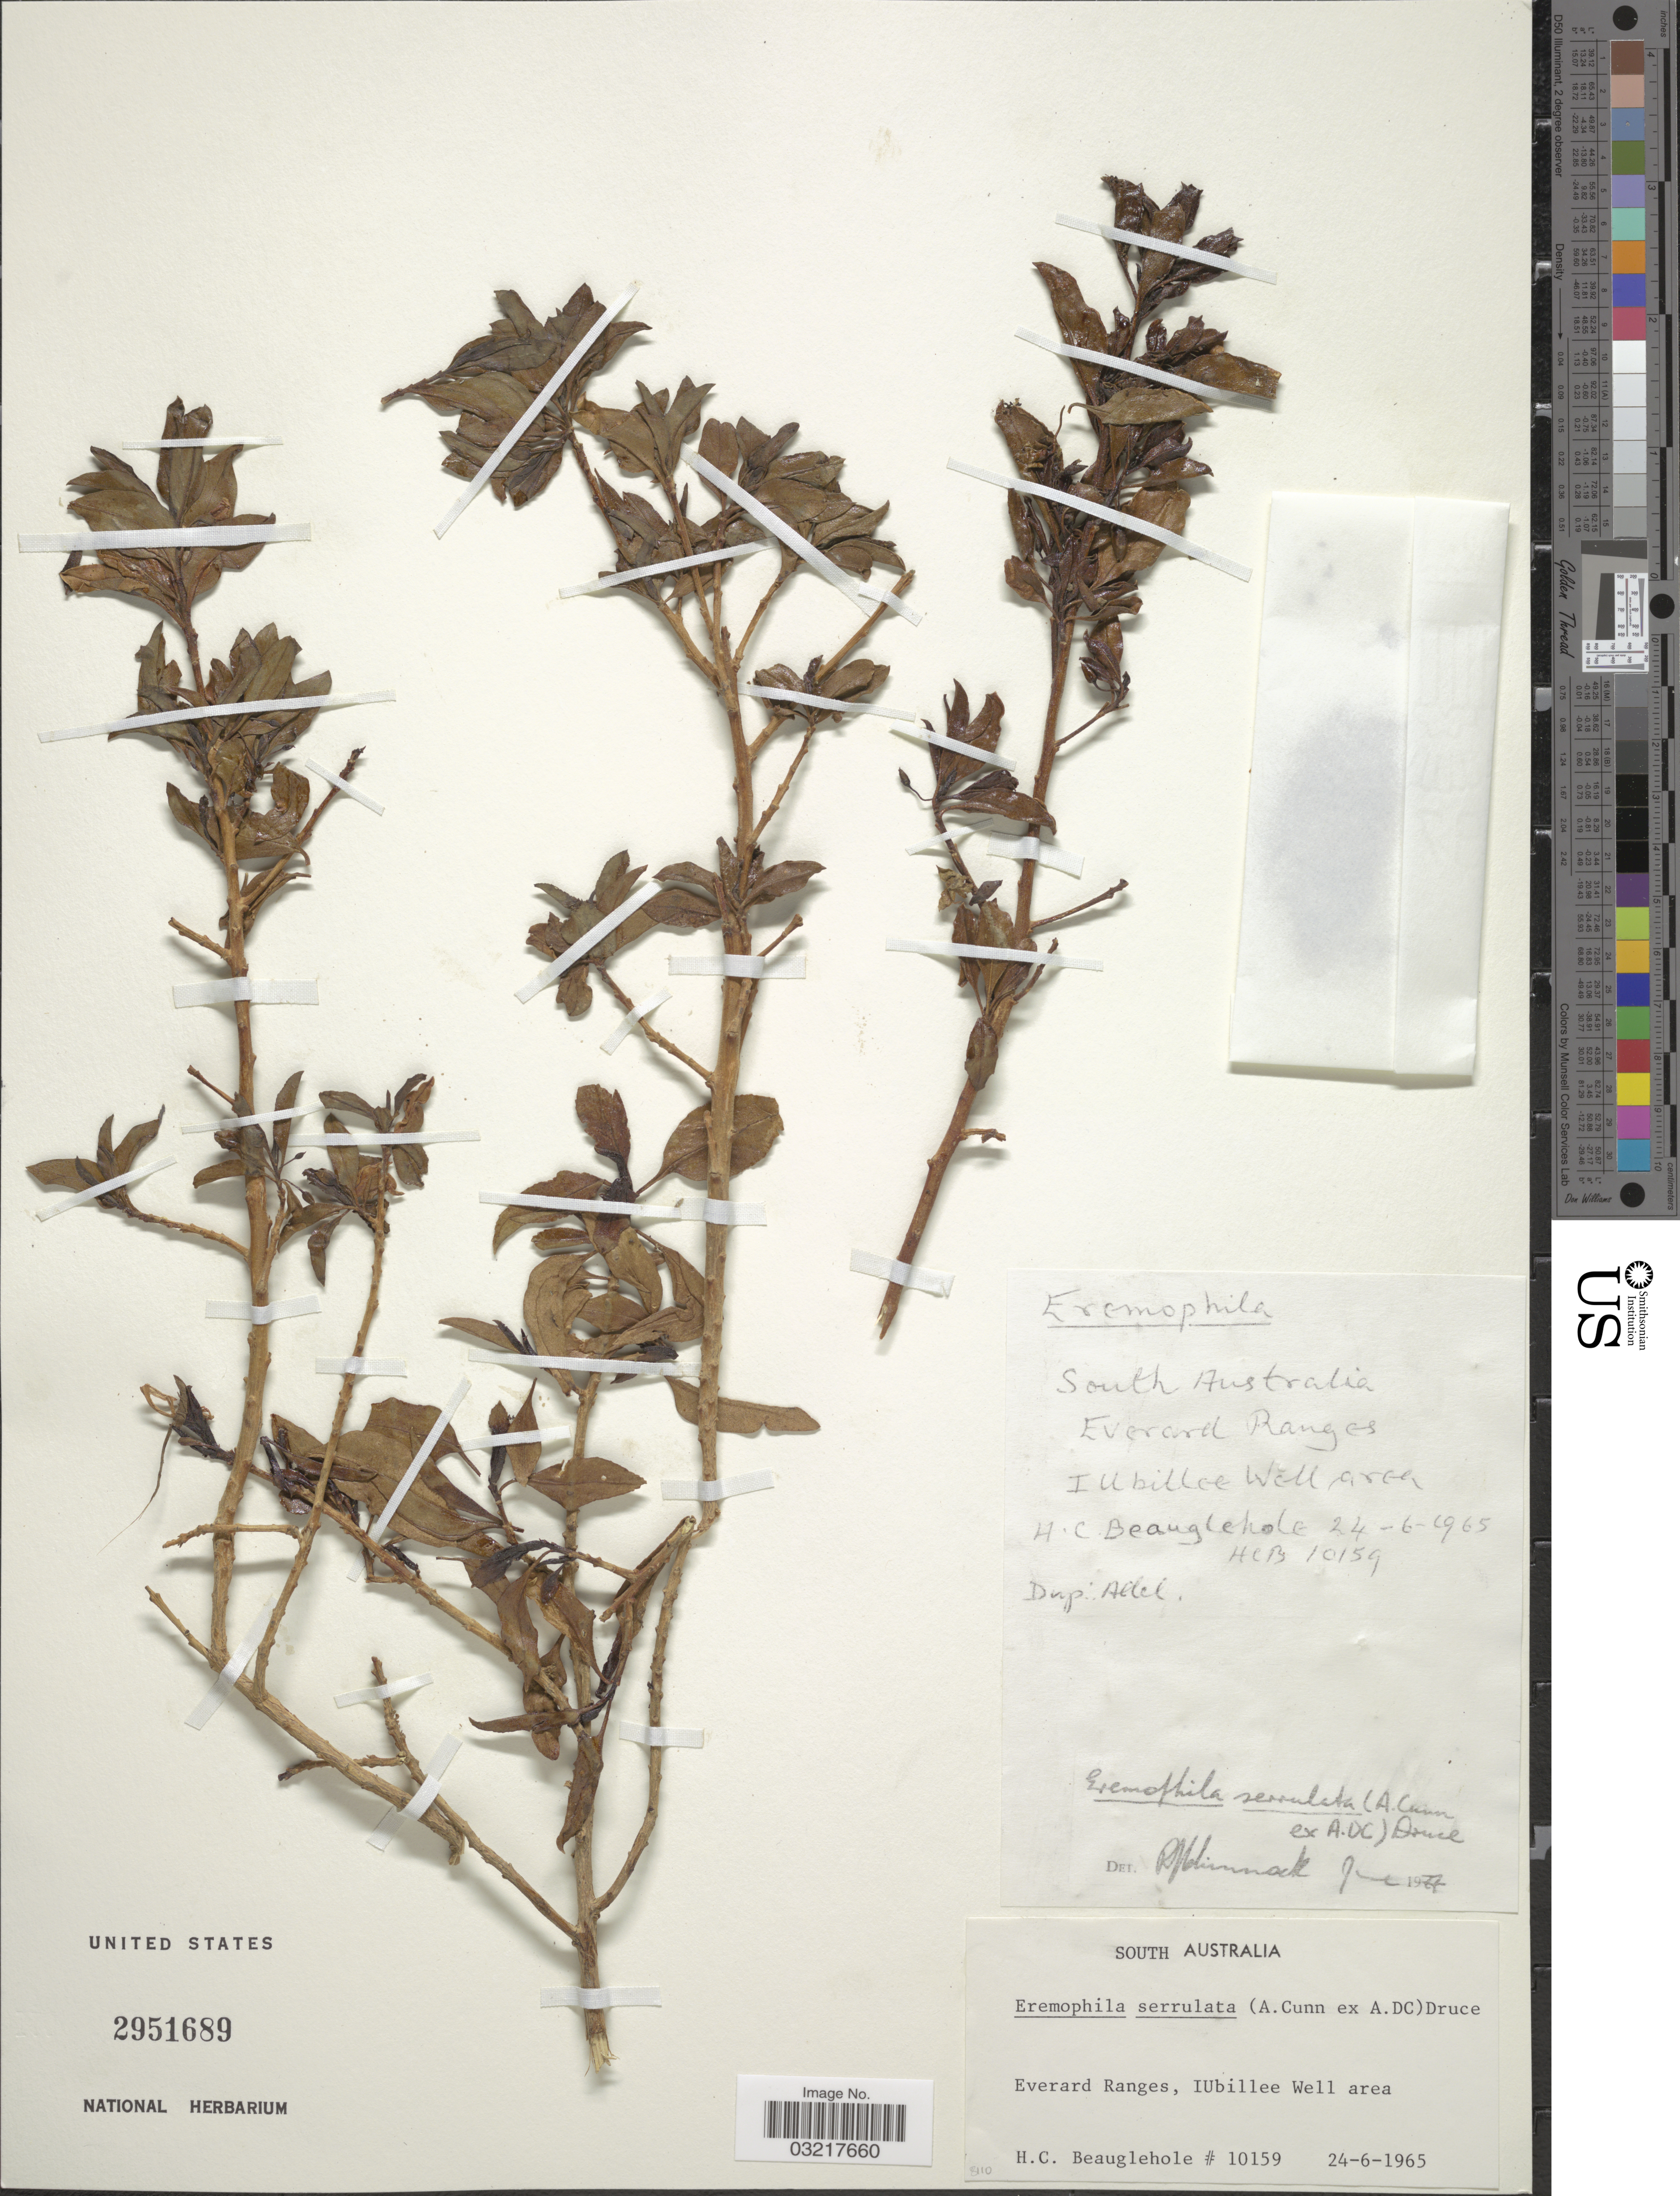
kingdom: Plantae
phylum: Tracheophyta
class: Magnoliopsida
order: Lamiales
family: Scrophulariaceae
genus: Eremophila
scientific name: Eremophila serrulata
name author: (A. Cunn. ex A. DC.) Druce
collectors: H. Beauglehole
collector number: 10159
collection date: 1965-06-24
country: Australia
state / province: South Australia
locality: Everard Ranges, IUbillee Well area.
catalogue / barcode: US 2951689